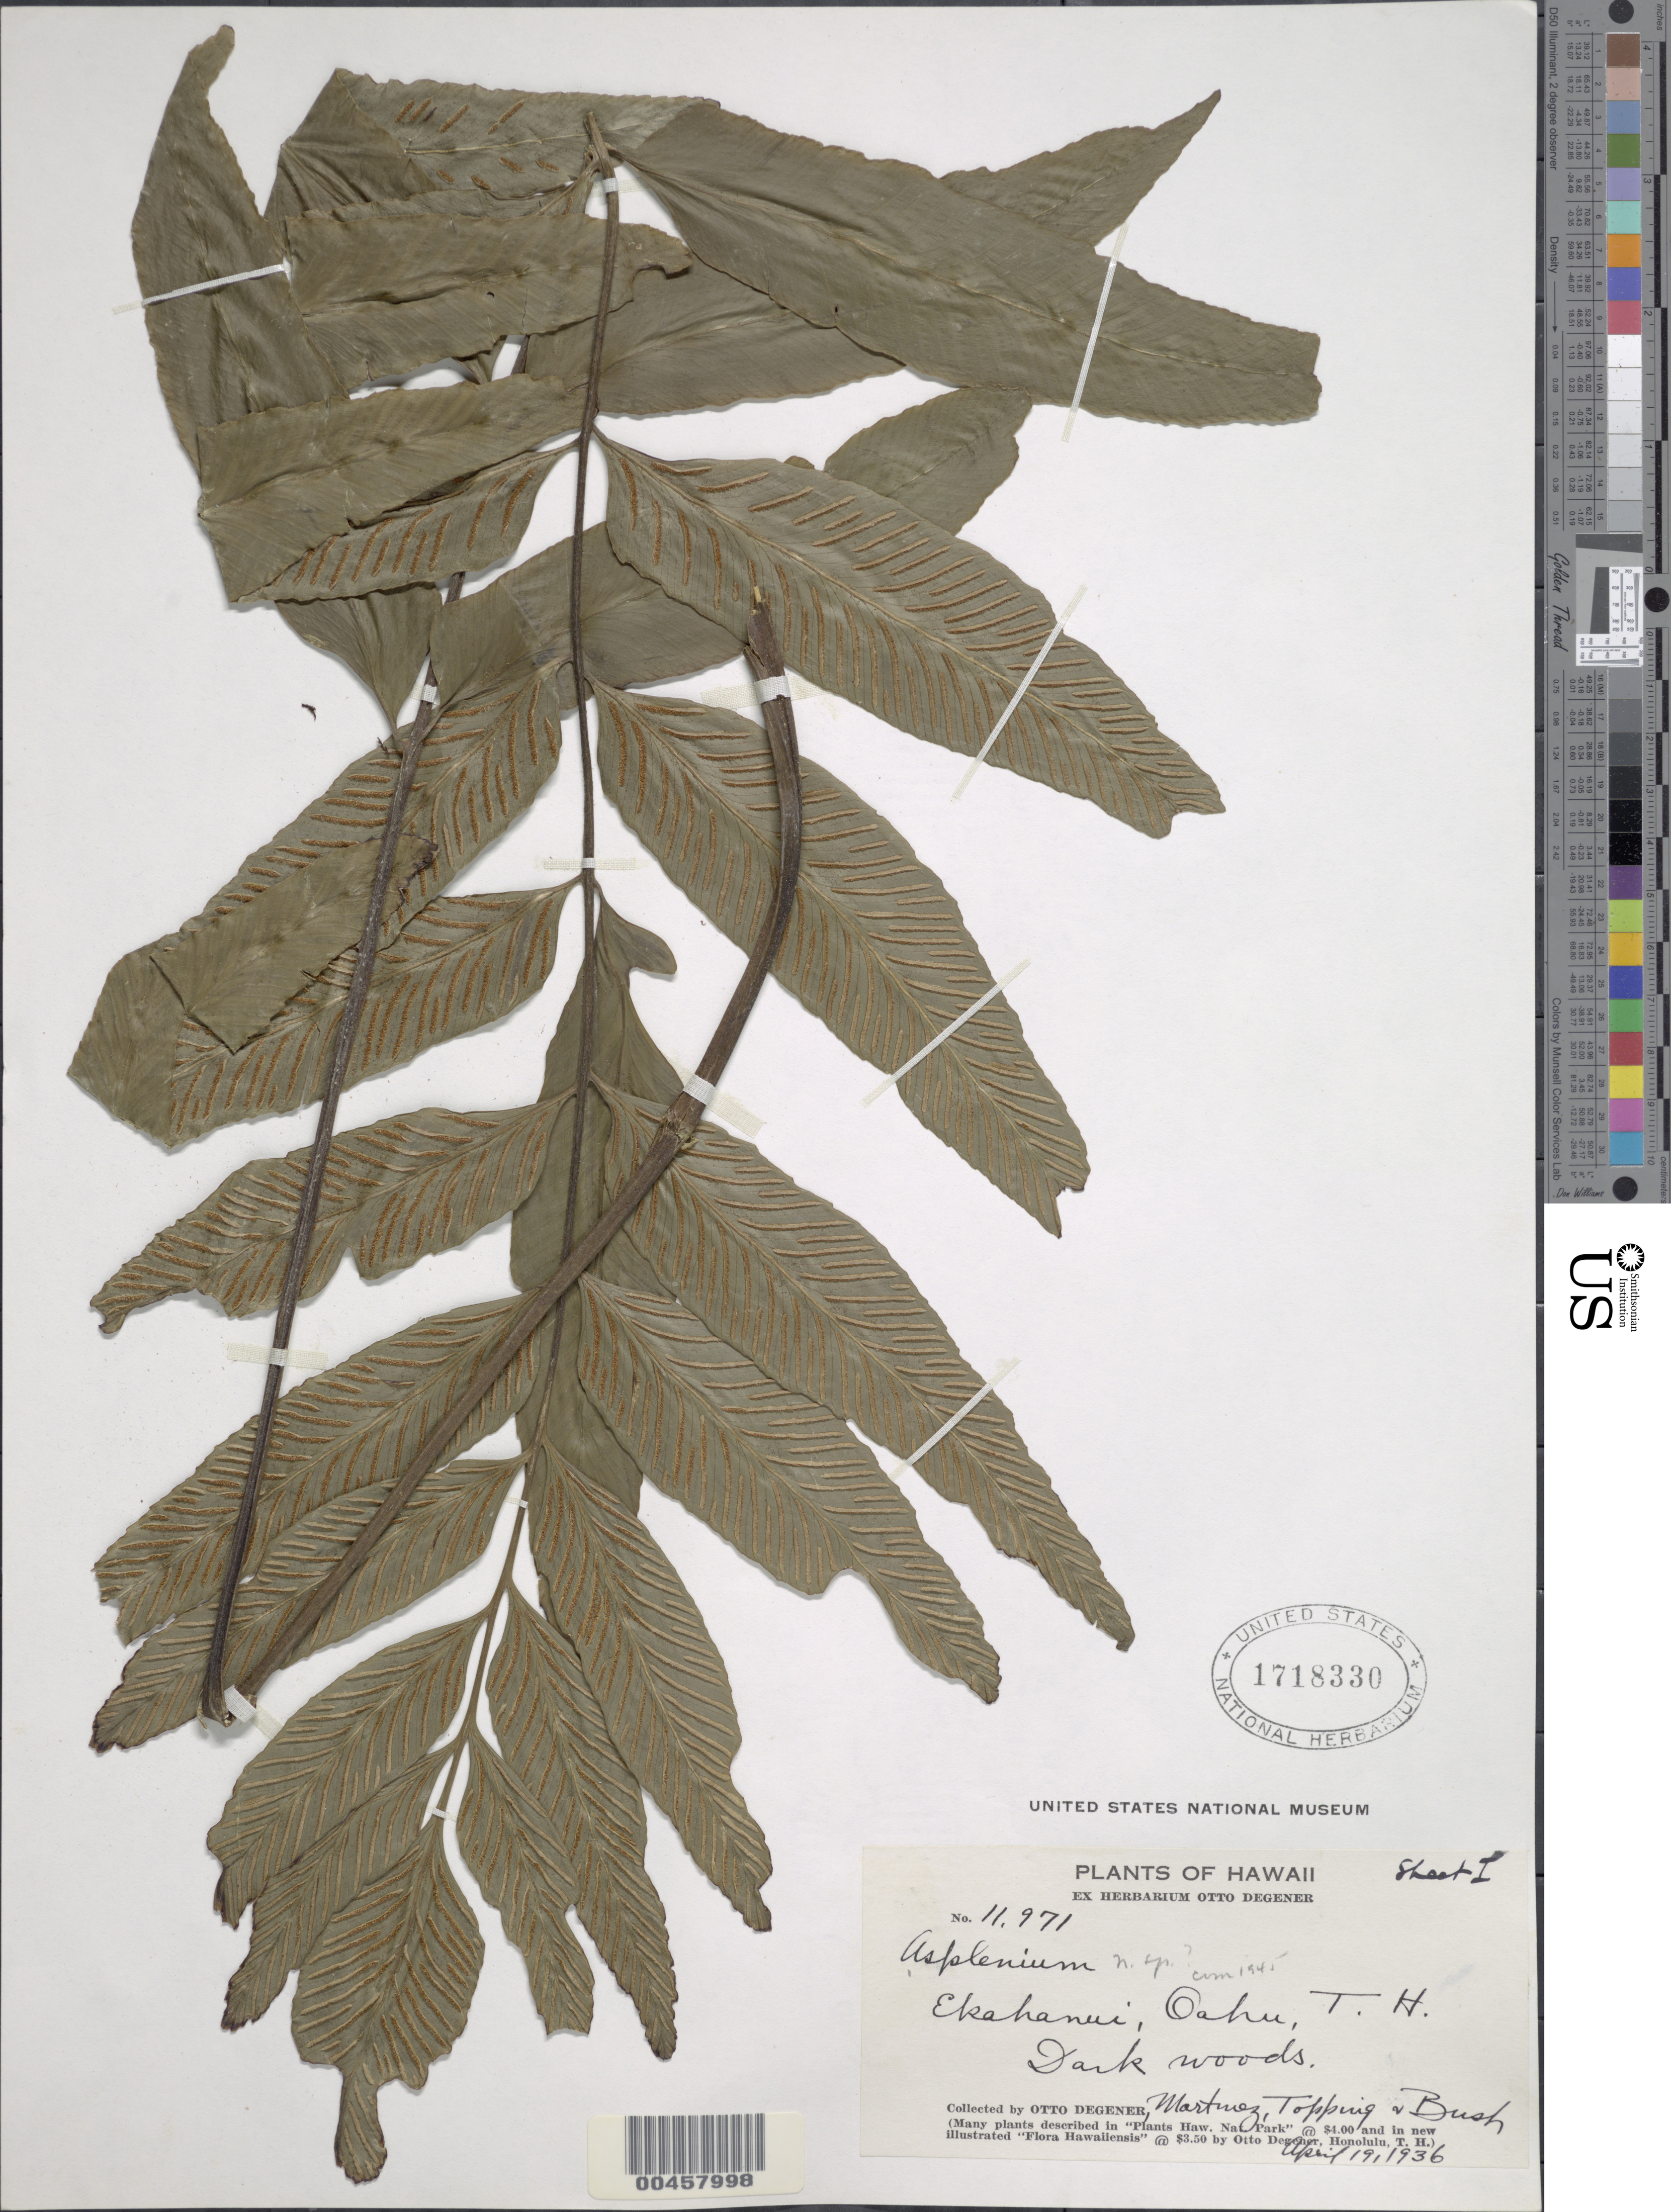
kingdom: Plantae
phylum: Tracheophyta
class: Polypodiopsida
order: Polypodiales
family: Aspleniaceae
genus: Asplenium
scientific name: Asplenium kaulfussii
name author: Schltdl.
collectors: O. Degener, -- Martinez, D. L. Topping & B. F. Bush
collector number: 11971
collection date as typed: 19 Apr 1936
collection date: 1936-04-19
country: United States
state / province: Hawaii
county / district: Honolulu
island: Oahu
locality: Ekahanui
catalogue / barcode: US 1718330